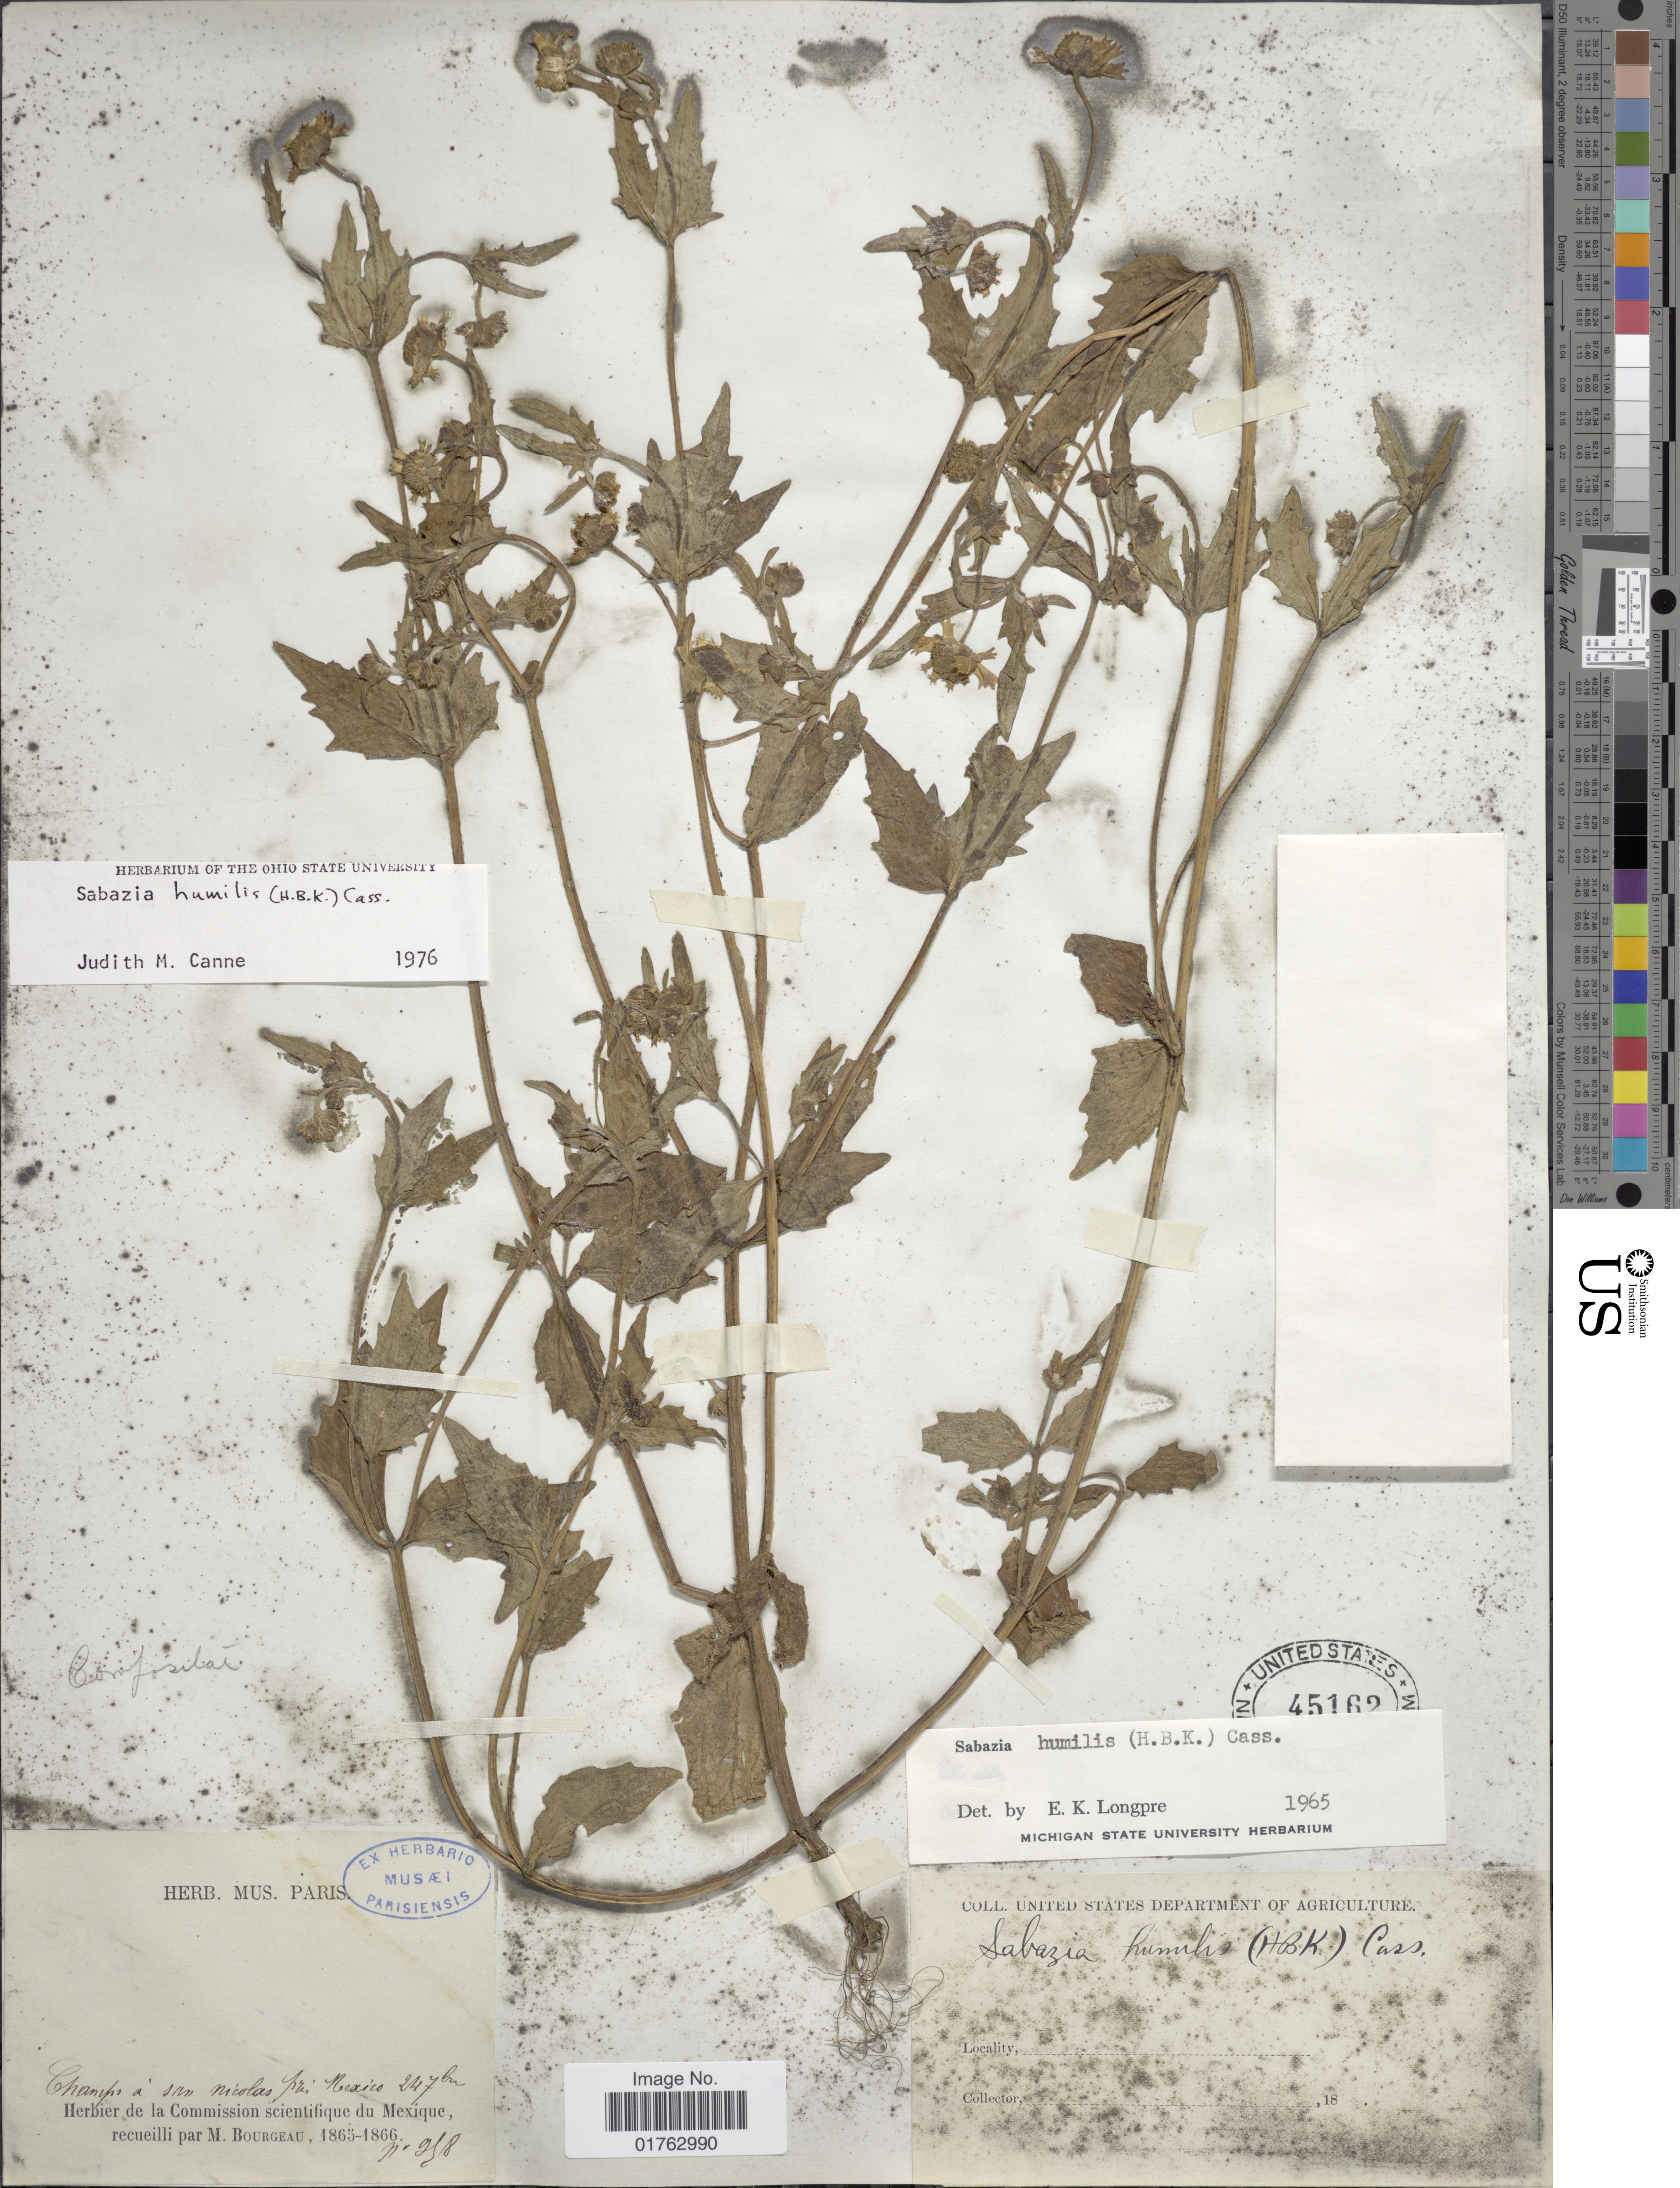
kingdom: Plantae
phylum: Tracheophyta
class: Magnoliopsida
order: Asterales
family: Asteraceae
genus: Sabazia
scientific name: Sabazia humilis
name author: (Kunth) Cass.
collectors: M. Bourgeau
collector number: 988*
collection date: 1865/1866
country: Mexico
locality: Champs a San Nicolas Pr.:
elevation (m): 247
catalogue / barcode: US 45162